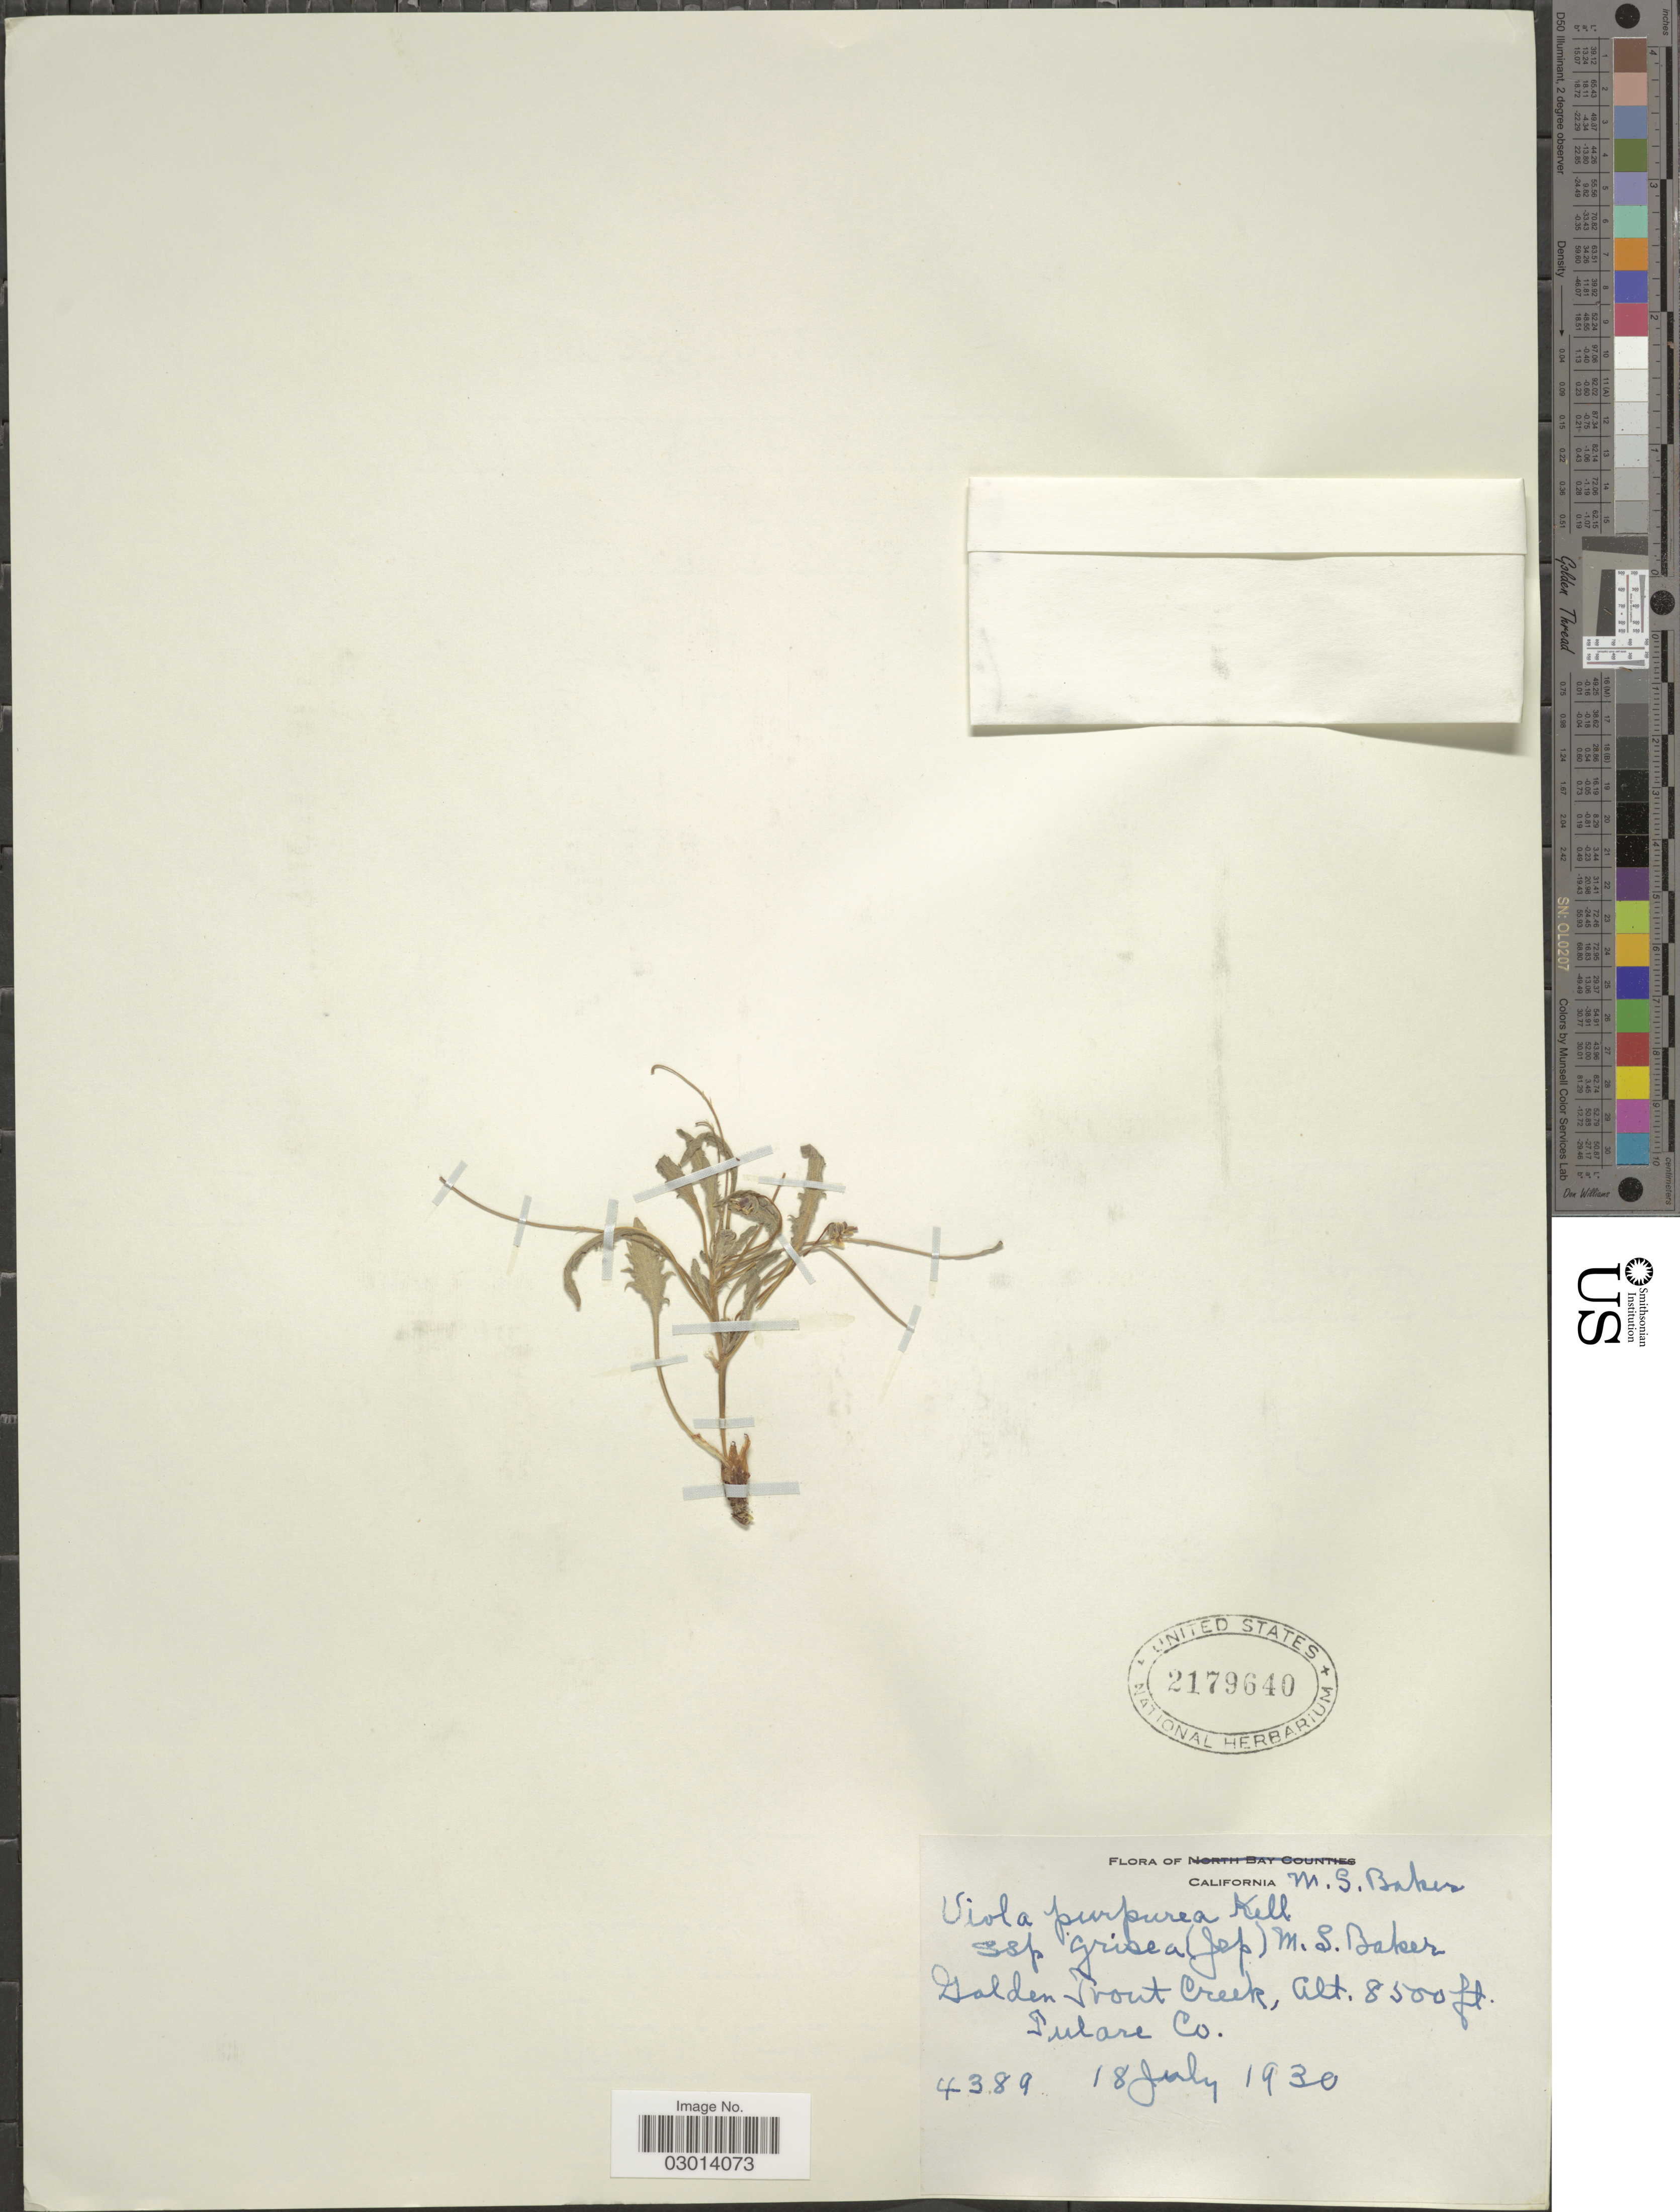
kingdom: Plantae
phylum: Tracheophyta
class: Magnoliopsida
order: Malpighiales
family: Violaceae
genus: Viola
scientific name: Viola purpurea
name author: Kellogg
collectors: M. S. Baker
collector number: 4389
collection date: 1930-07-18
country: United States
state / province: California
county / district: Tulare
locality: Golden Front Creek, Tulare Co.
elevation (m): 2591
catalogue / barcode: US 2179640